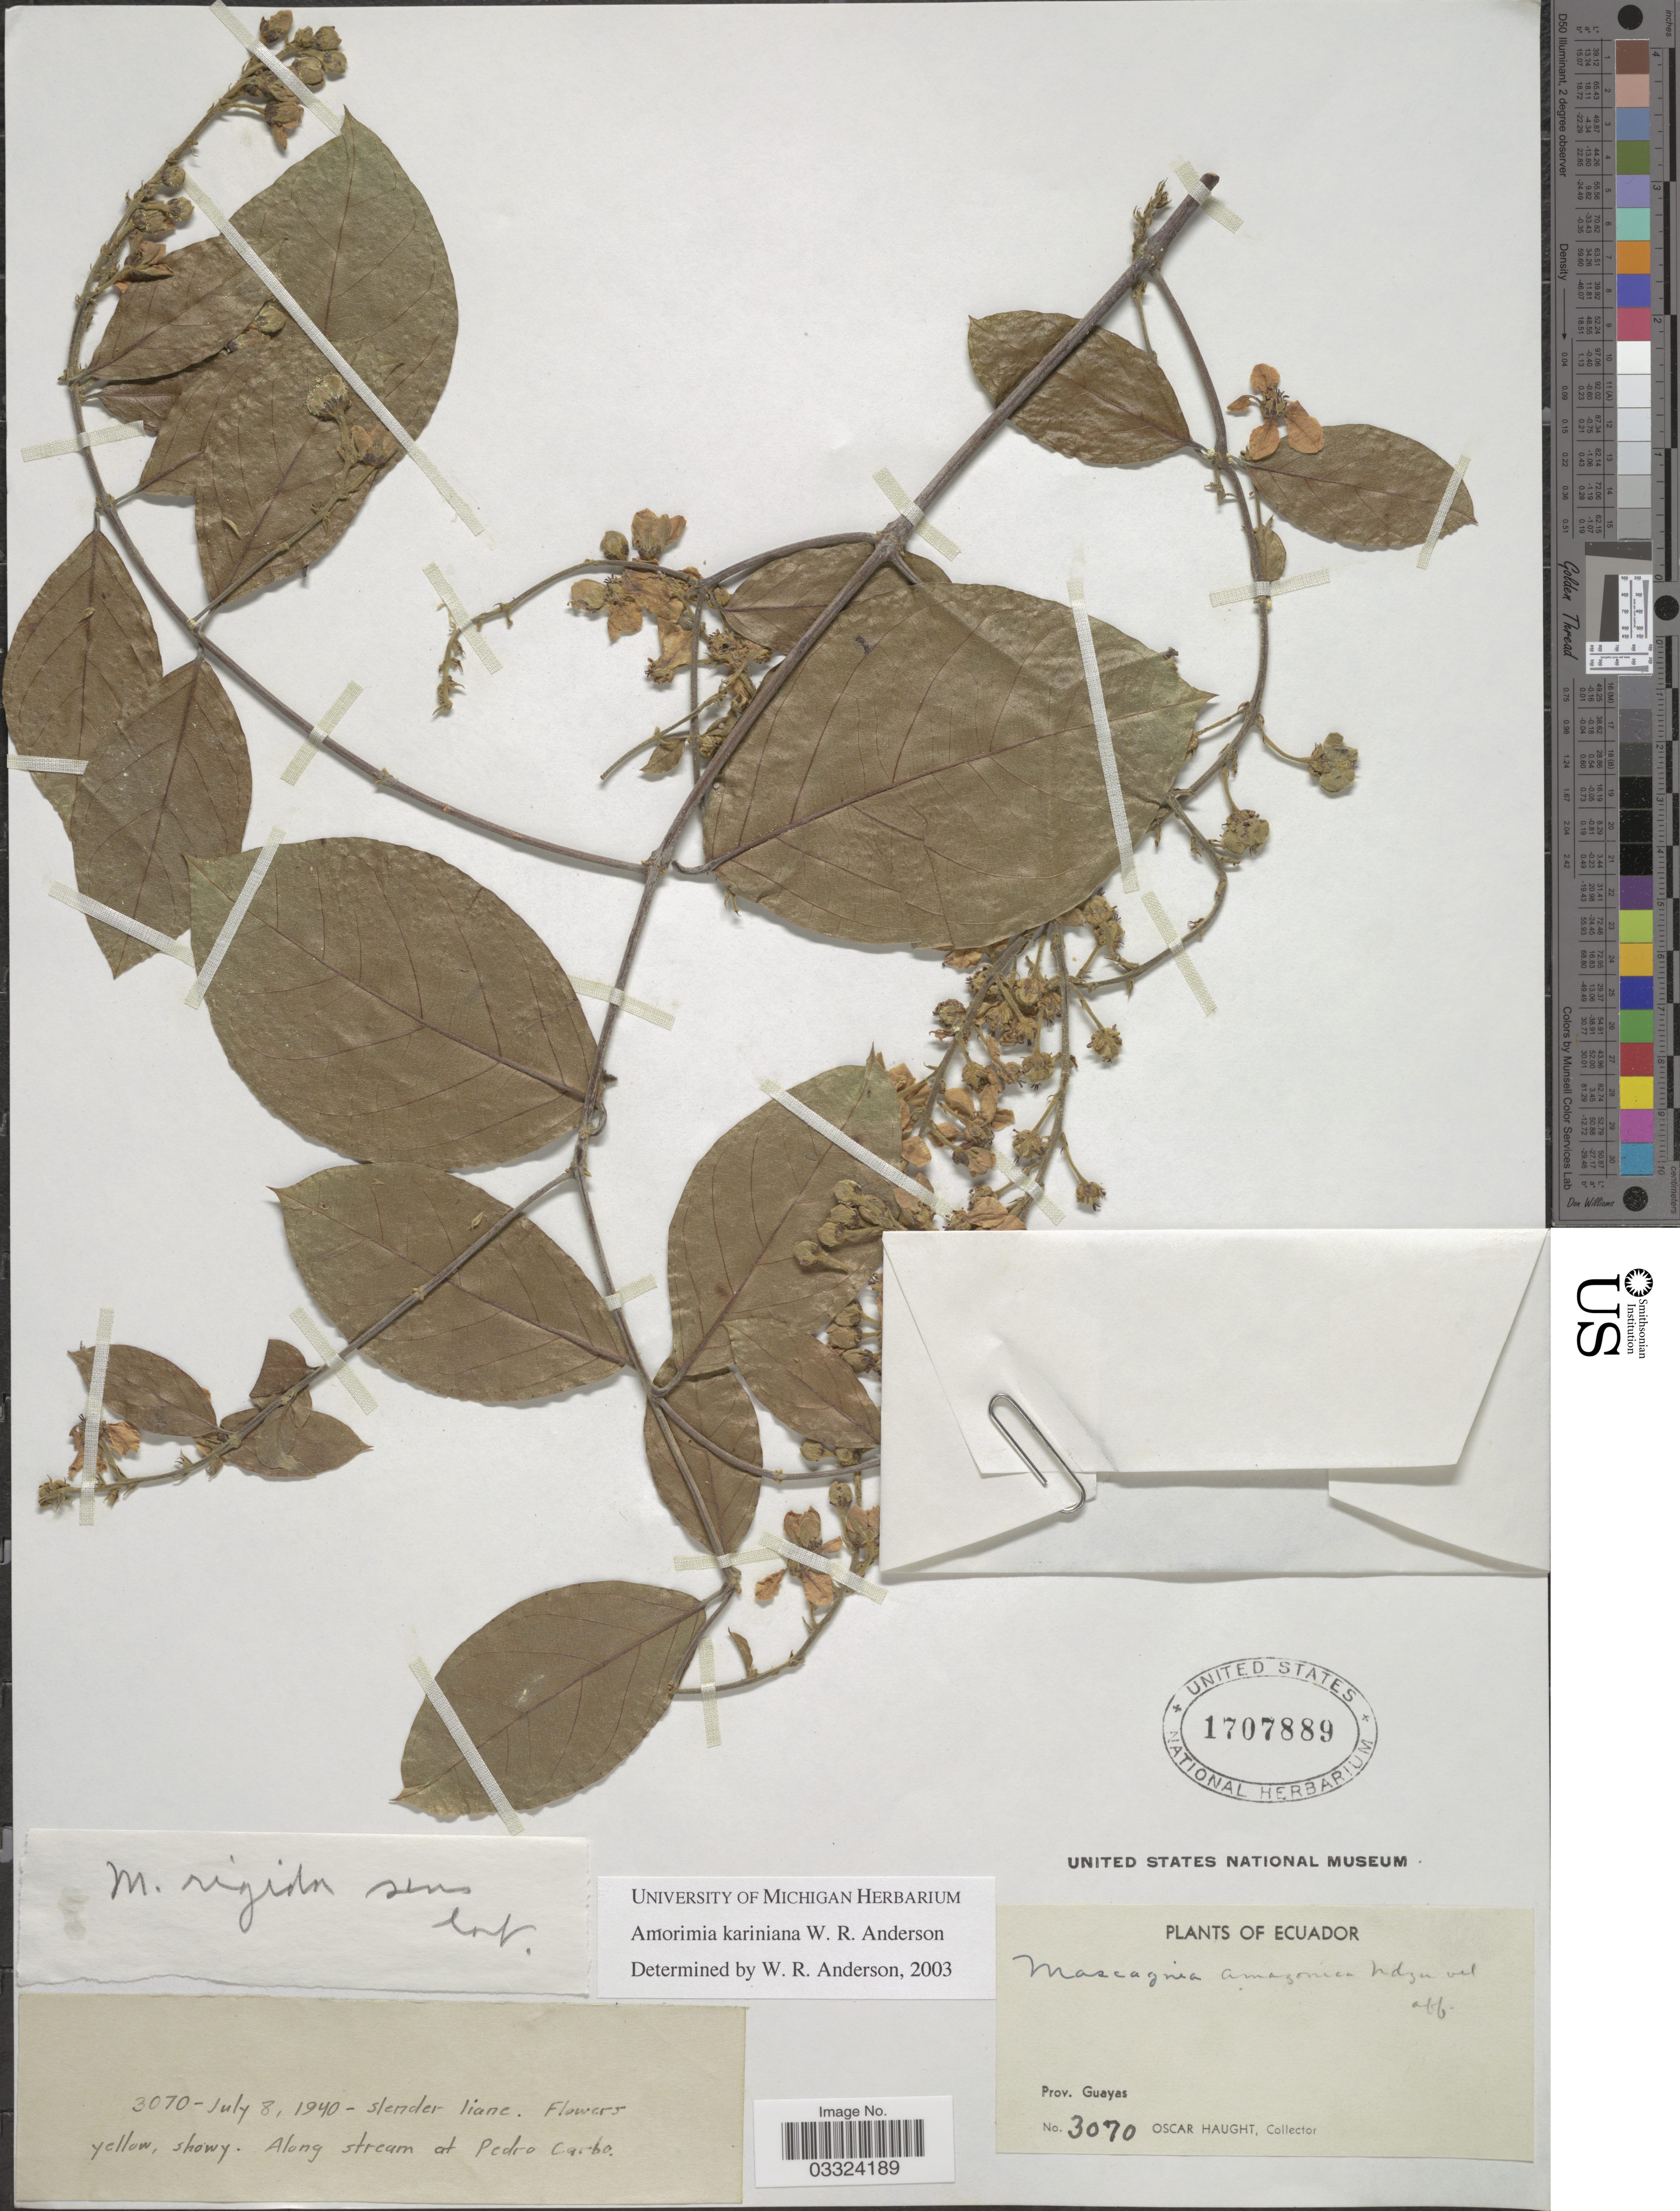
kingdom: Plantae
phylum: Tracheophyta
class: Magnoliopsida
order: Malpighiales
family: Malpighiaceae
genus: Amorimia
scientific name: Amorimia kariniana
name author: W.R. Anderson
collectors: O. L. Haught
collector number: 3070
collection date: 1940-07-08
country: Ecuador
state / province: Guayas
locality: Along stream at Pedro Carbo.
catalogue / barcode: US 1707889